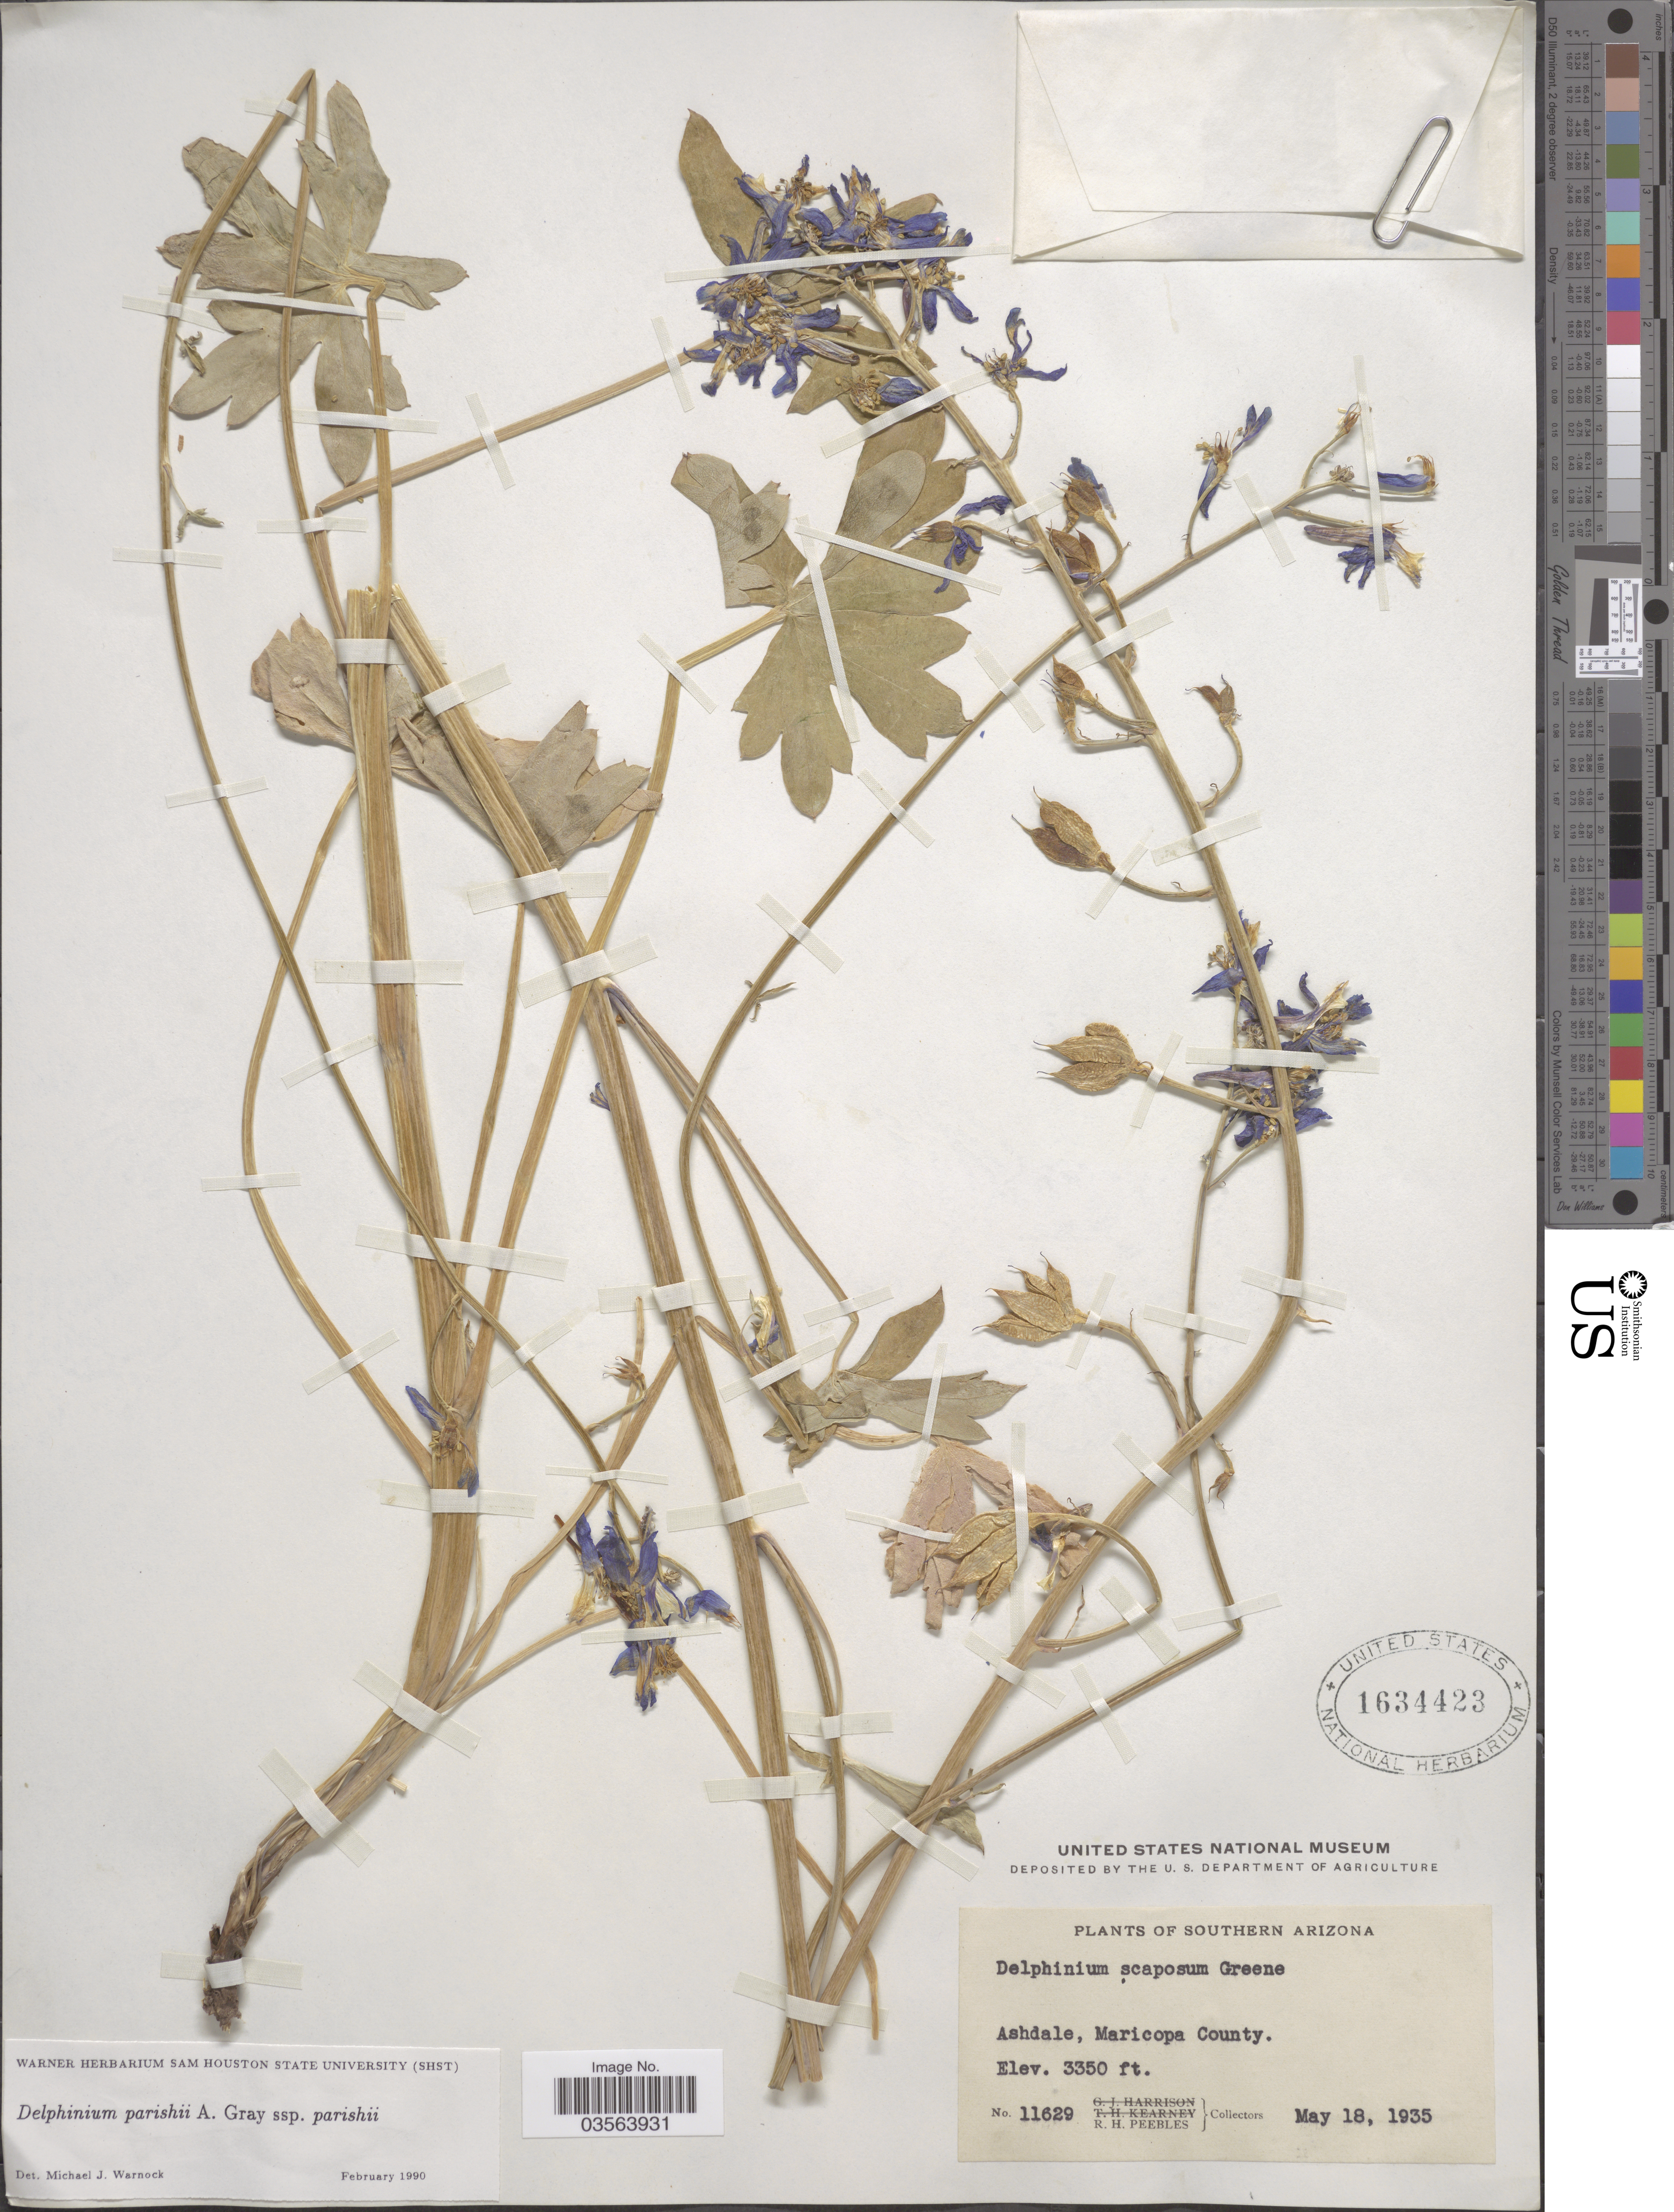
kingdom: Plantae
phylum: Tracheophyta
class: Magnoliopsida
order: Ranunculales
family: Ranunculaceae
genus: Delphinium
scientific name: Delphinium parishii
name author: A. Gray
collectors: R. H. Peebles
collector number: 11629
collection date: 1935-05-18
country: United States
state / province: Arizona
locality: Southern Arizona. Ashdale, Maricopa County.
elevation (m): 1021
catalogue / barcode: US 1634423